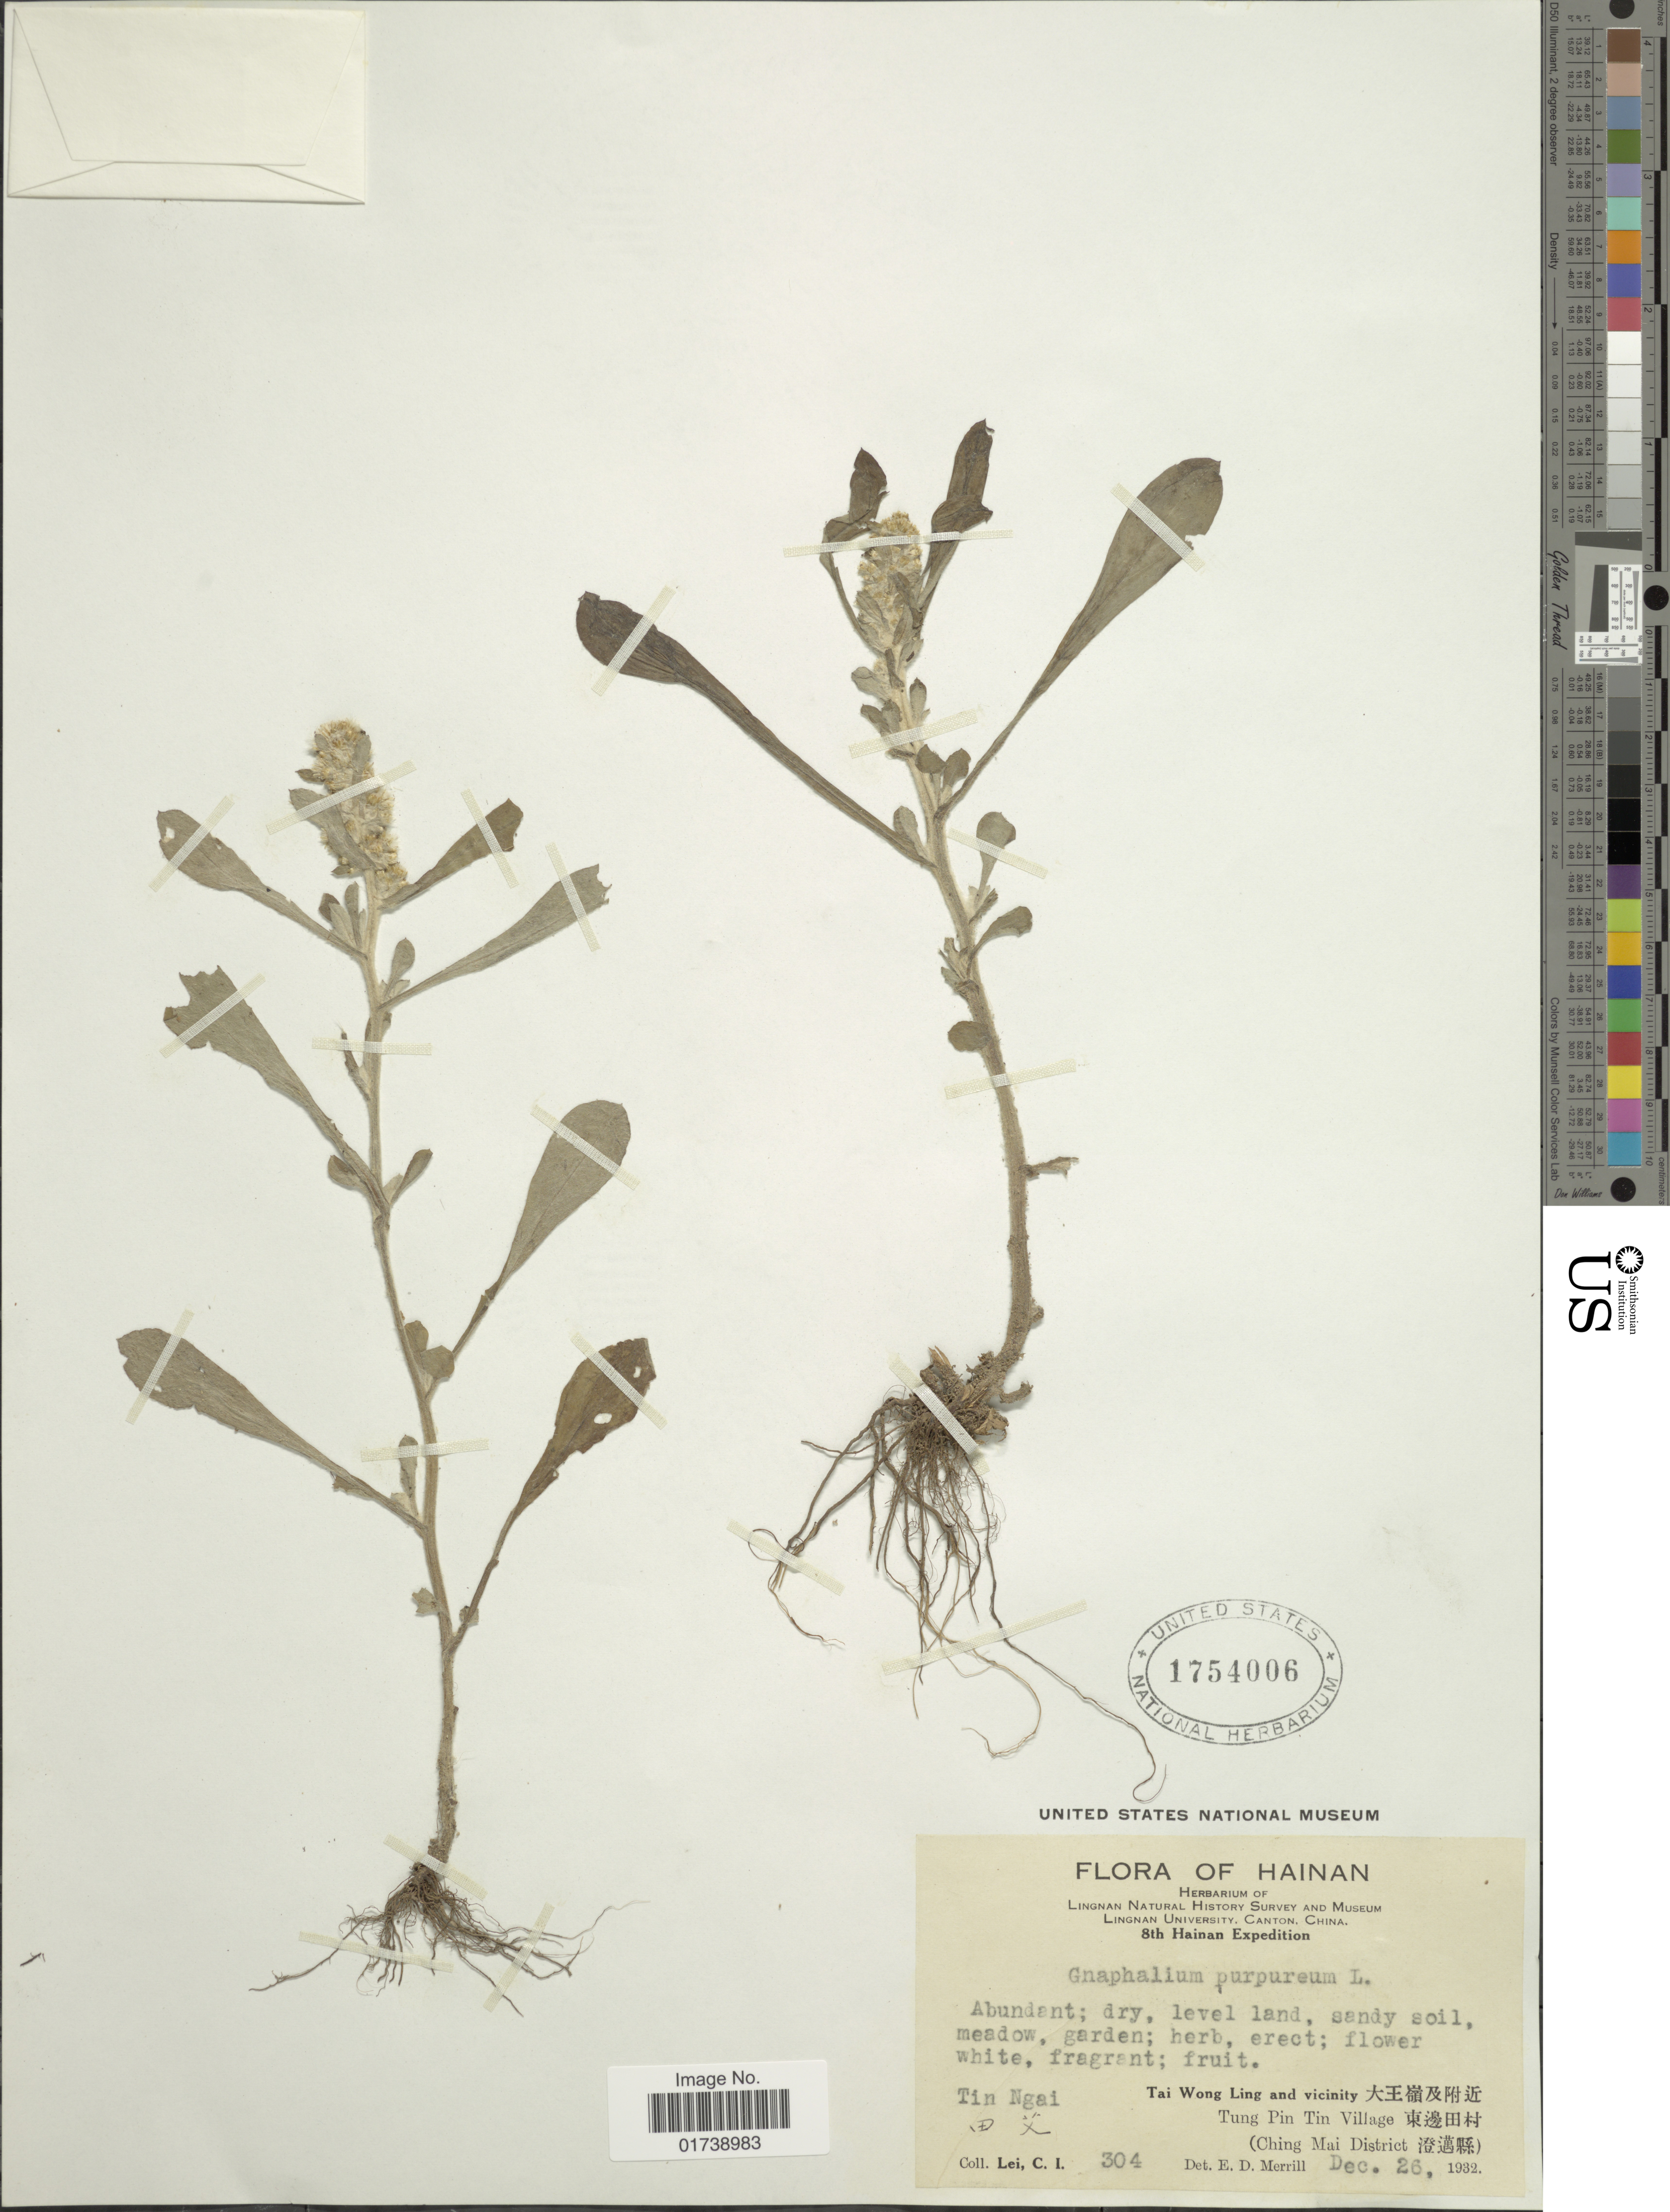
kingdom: Plantae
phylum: Tracheophyta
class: Magnoliopsida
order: Asterales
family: Asteraceae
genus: Gamochaeta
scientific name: Gamochaeta purpurea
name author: (L.) Cabrera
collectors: C. I. Lei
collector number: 304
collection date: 1932-12-26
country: China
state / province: Hainan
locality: Ting NgaiTai Wong Ling and vicinity, Tung Pin Tin Village, (Ching Mai District)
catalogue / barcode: US 1754006